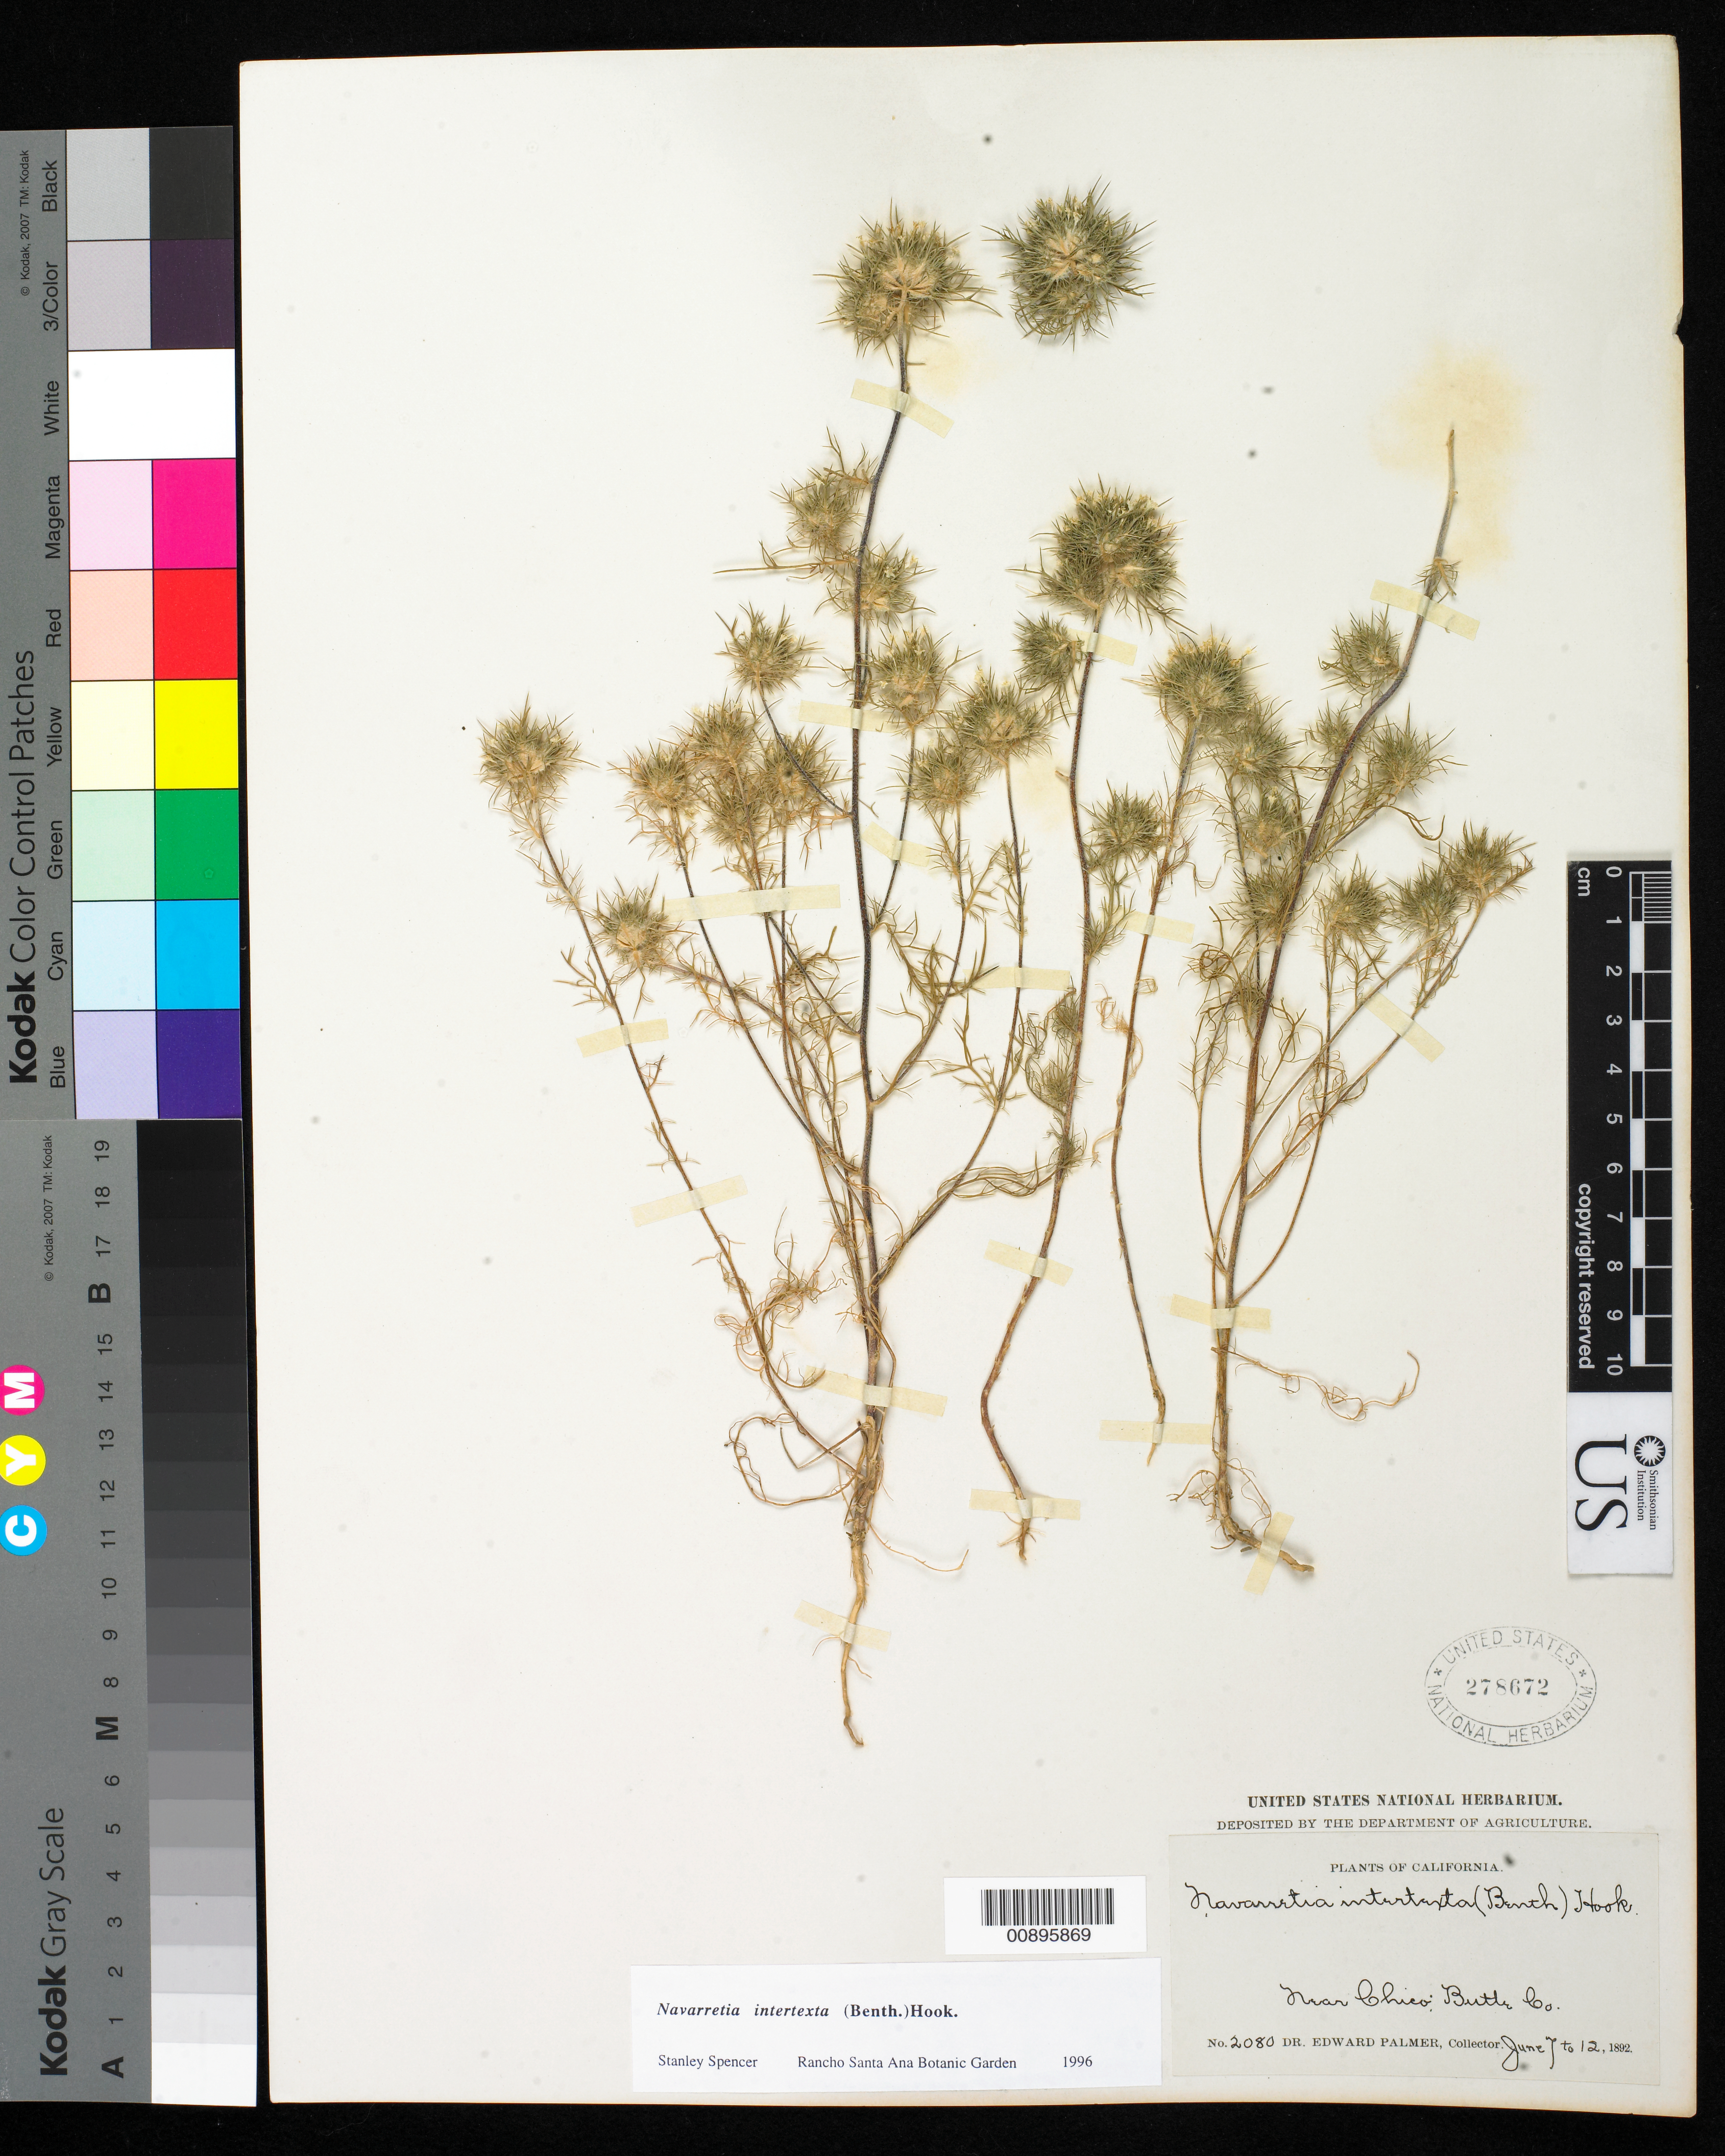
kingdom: Plantae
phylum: Tracheophyta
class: Magnoliopsida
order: Ericales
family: Polemoniaceae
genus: Navarretia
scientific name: Navarretia intertexta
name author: (Benth.) Hook.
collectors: E. Palmer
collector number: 2080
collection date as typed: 07 Jun 1892 to 12 Jun 1892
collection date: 1892-06-07/1892-06-12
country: United States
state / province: California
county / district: Butte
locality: Near Chico, Butte County, California.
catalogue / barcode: US 278672